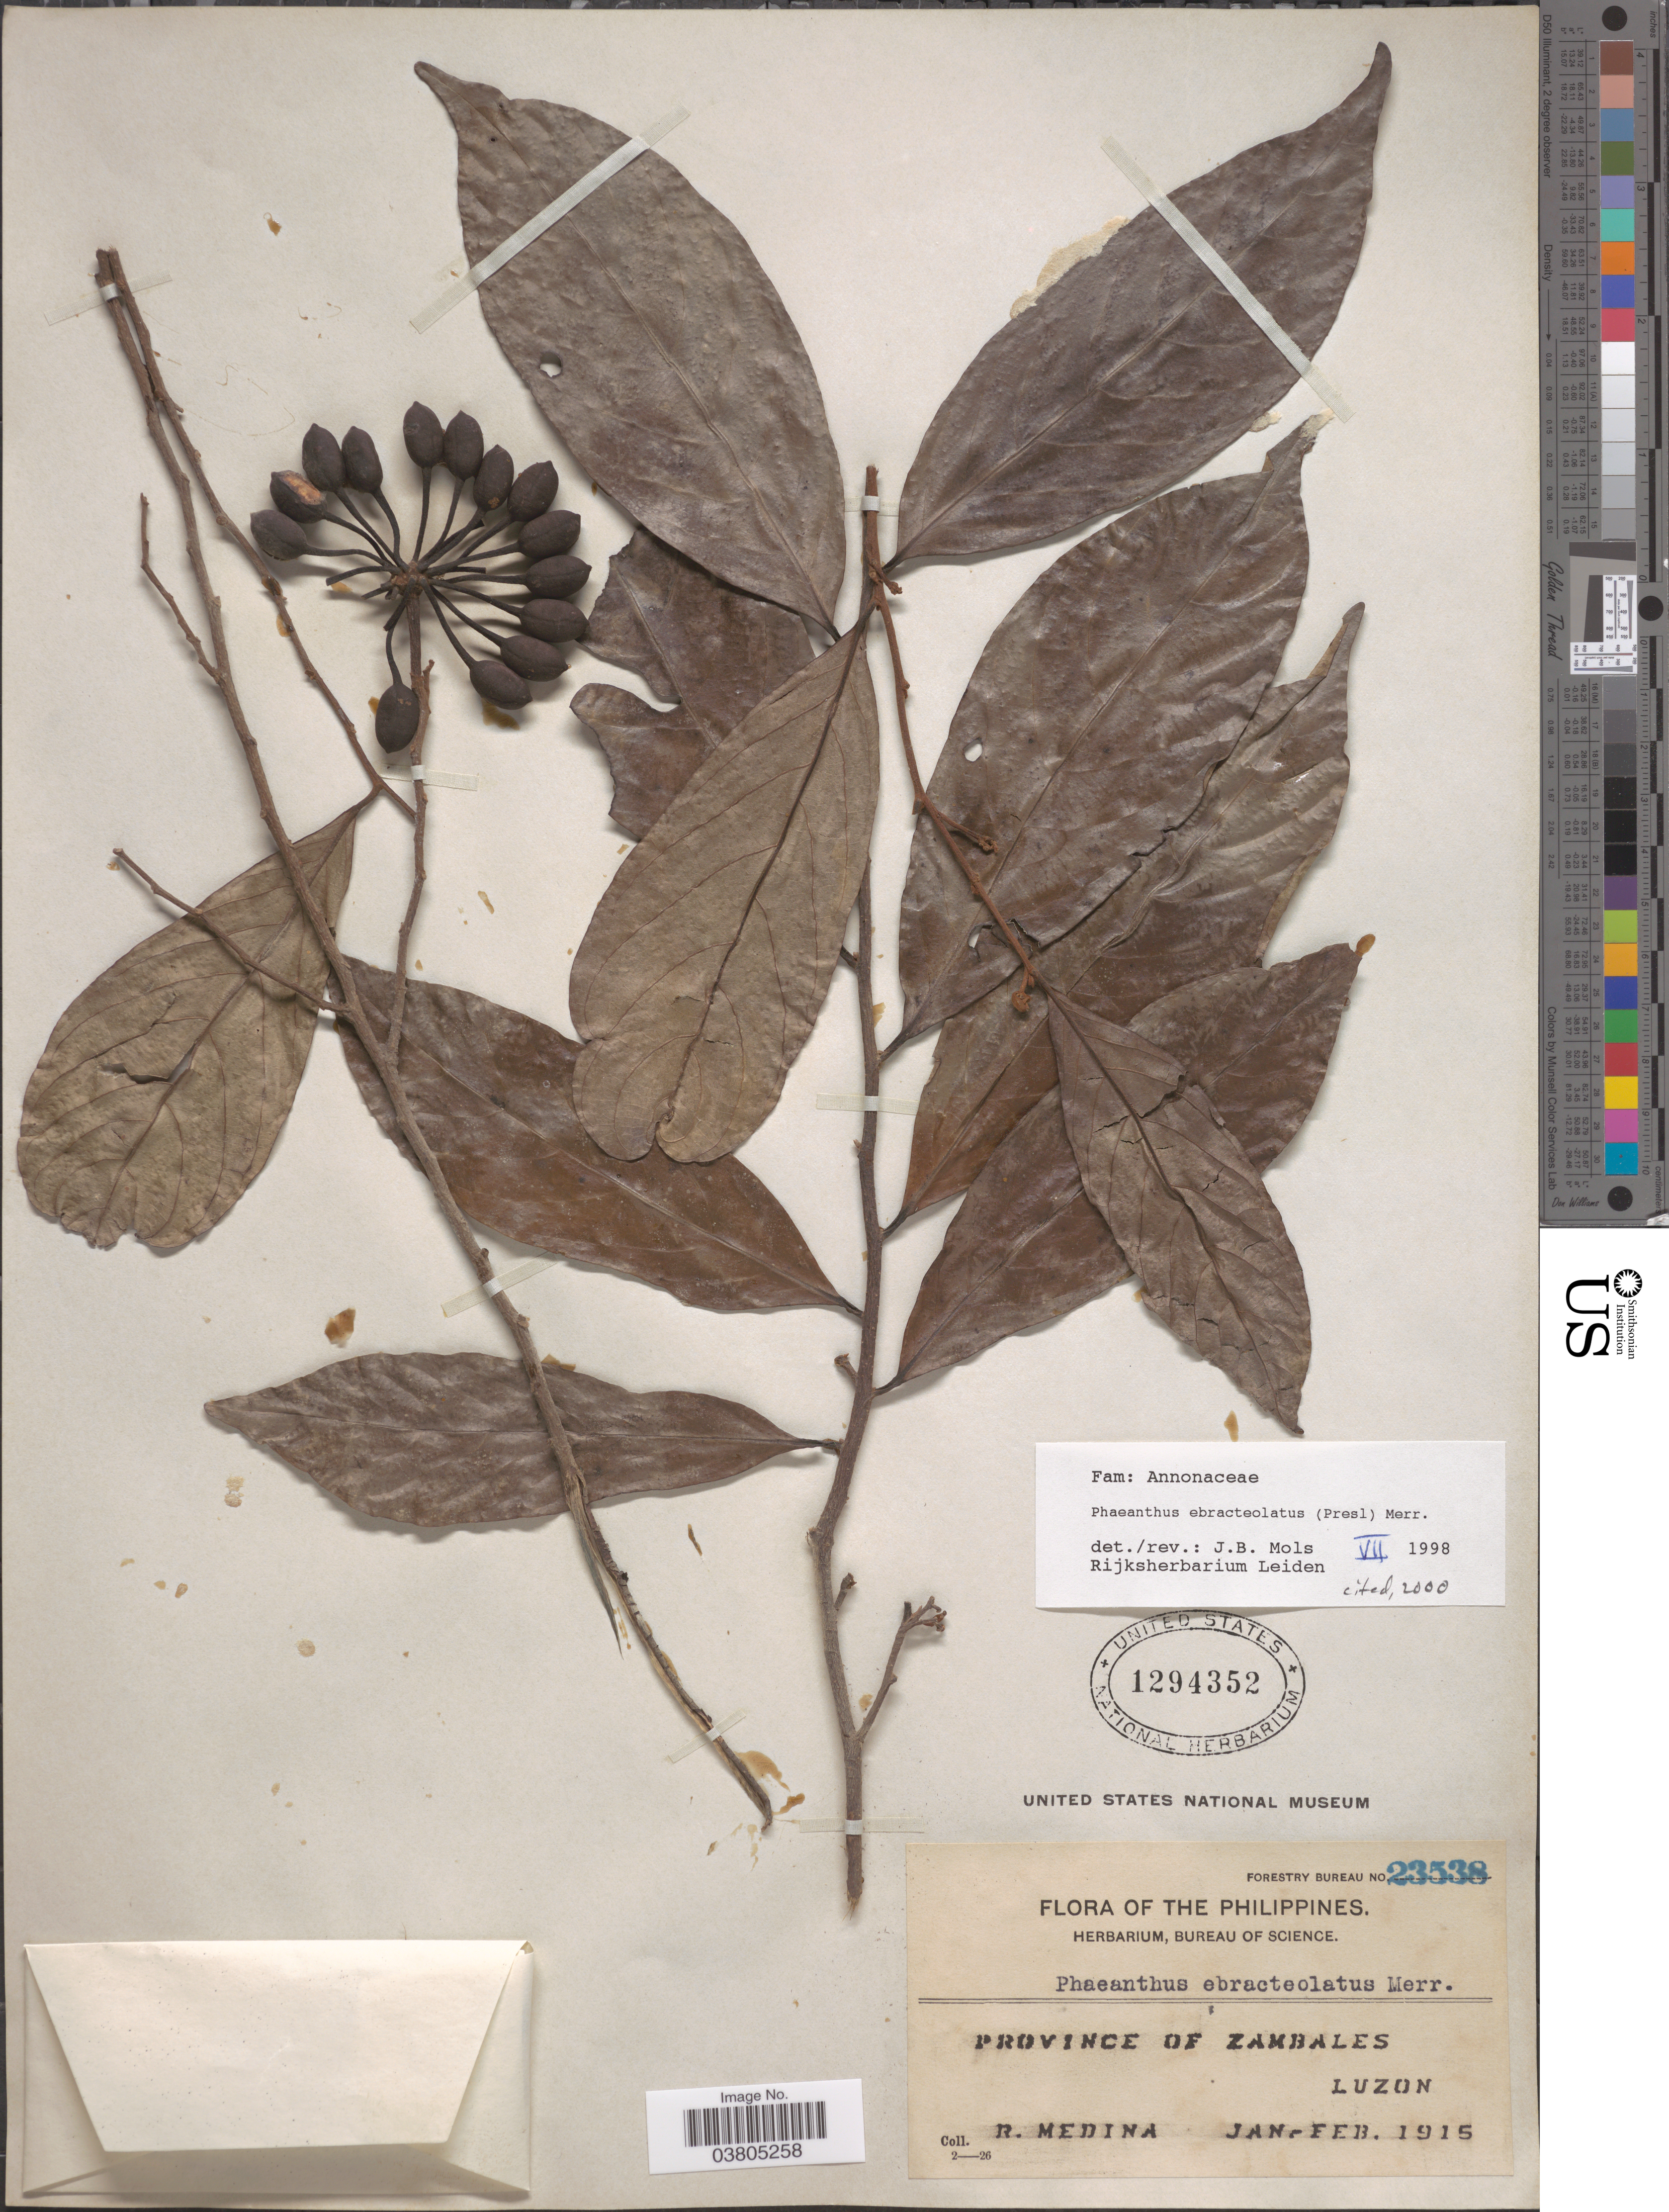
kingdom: Plantae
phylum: Tracheophyta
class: Magnoliopsida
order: Magnoliales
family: Annonaceae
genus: Phaeanthus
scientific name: Phaeanthus ebracteolatus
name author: (C. Presl) Merr.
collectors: R. Medina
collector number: Forestry Bureau 23538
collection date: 1915-01/1915-02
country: Philippines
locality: Province of Zambales. Luzon.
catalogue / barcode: US 1294352